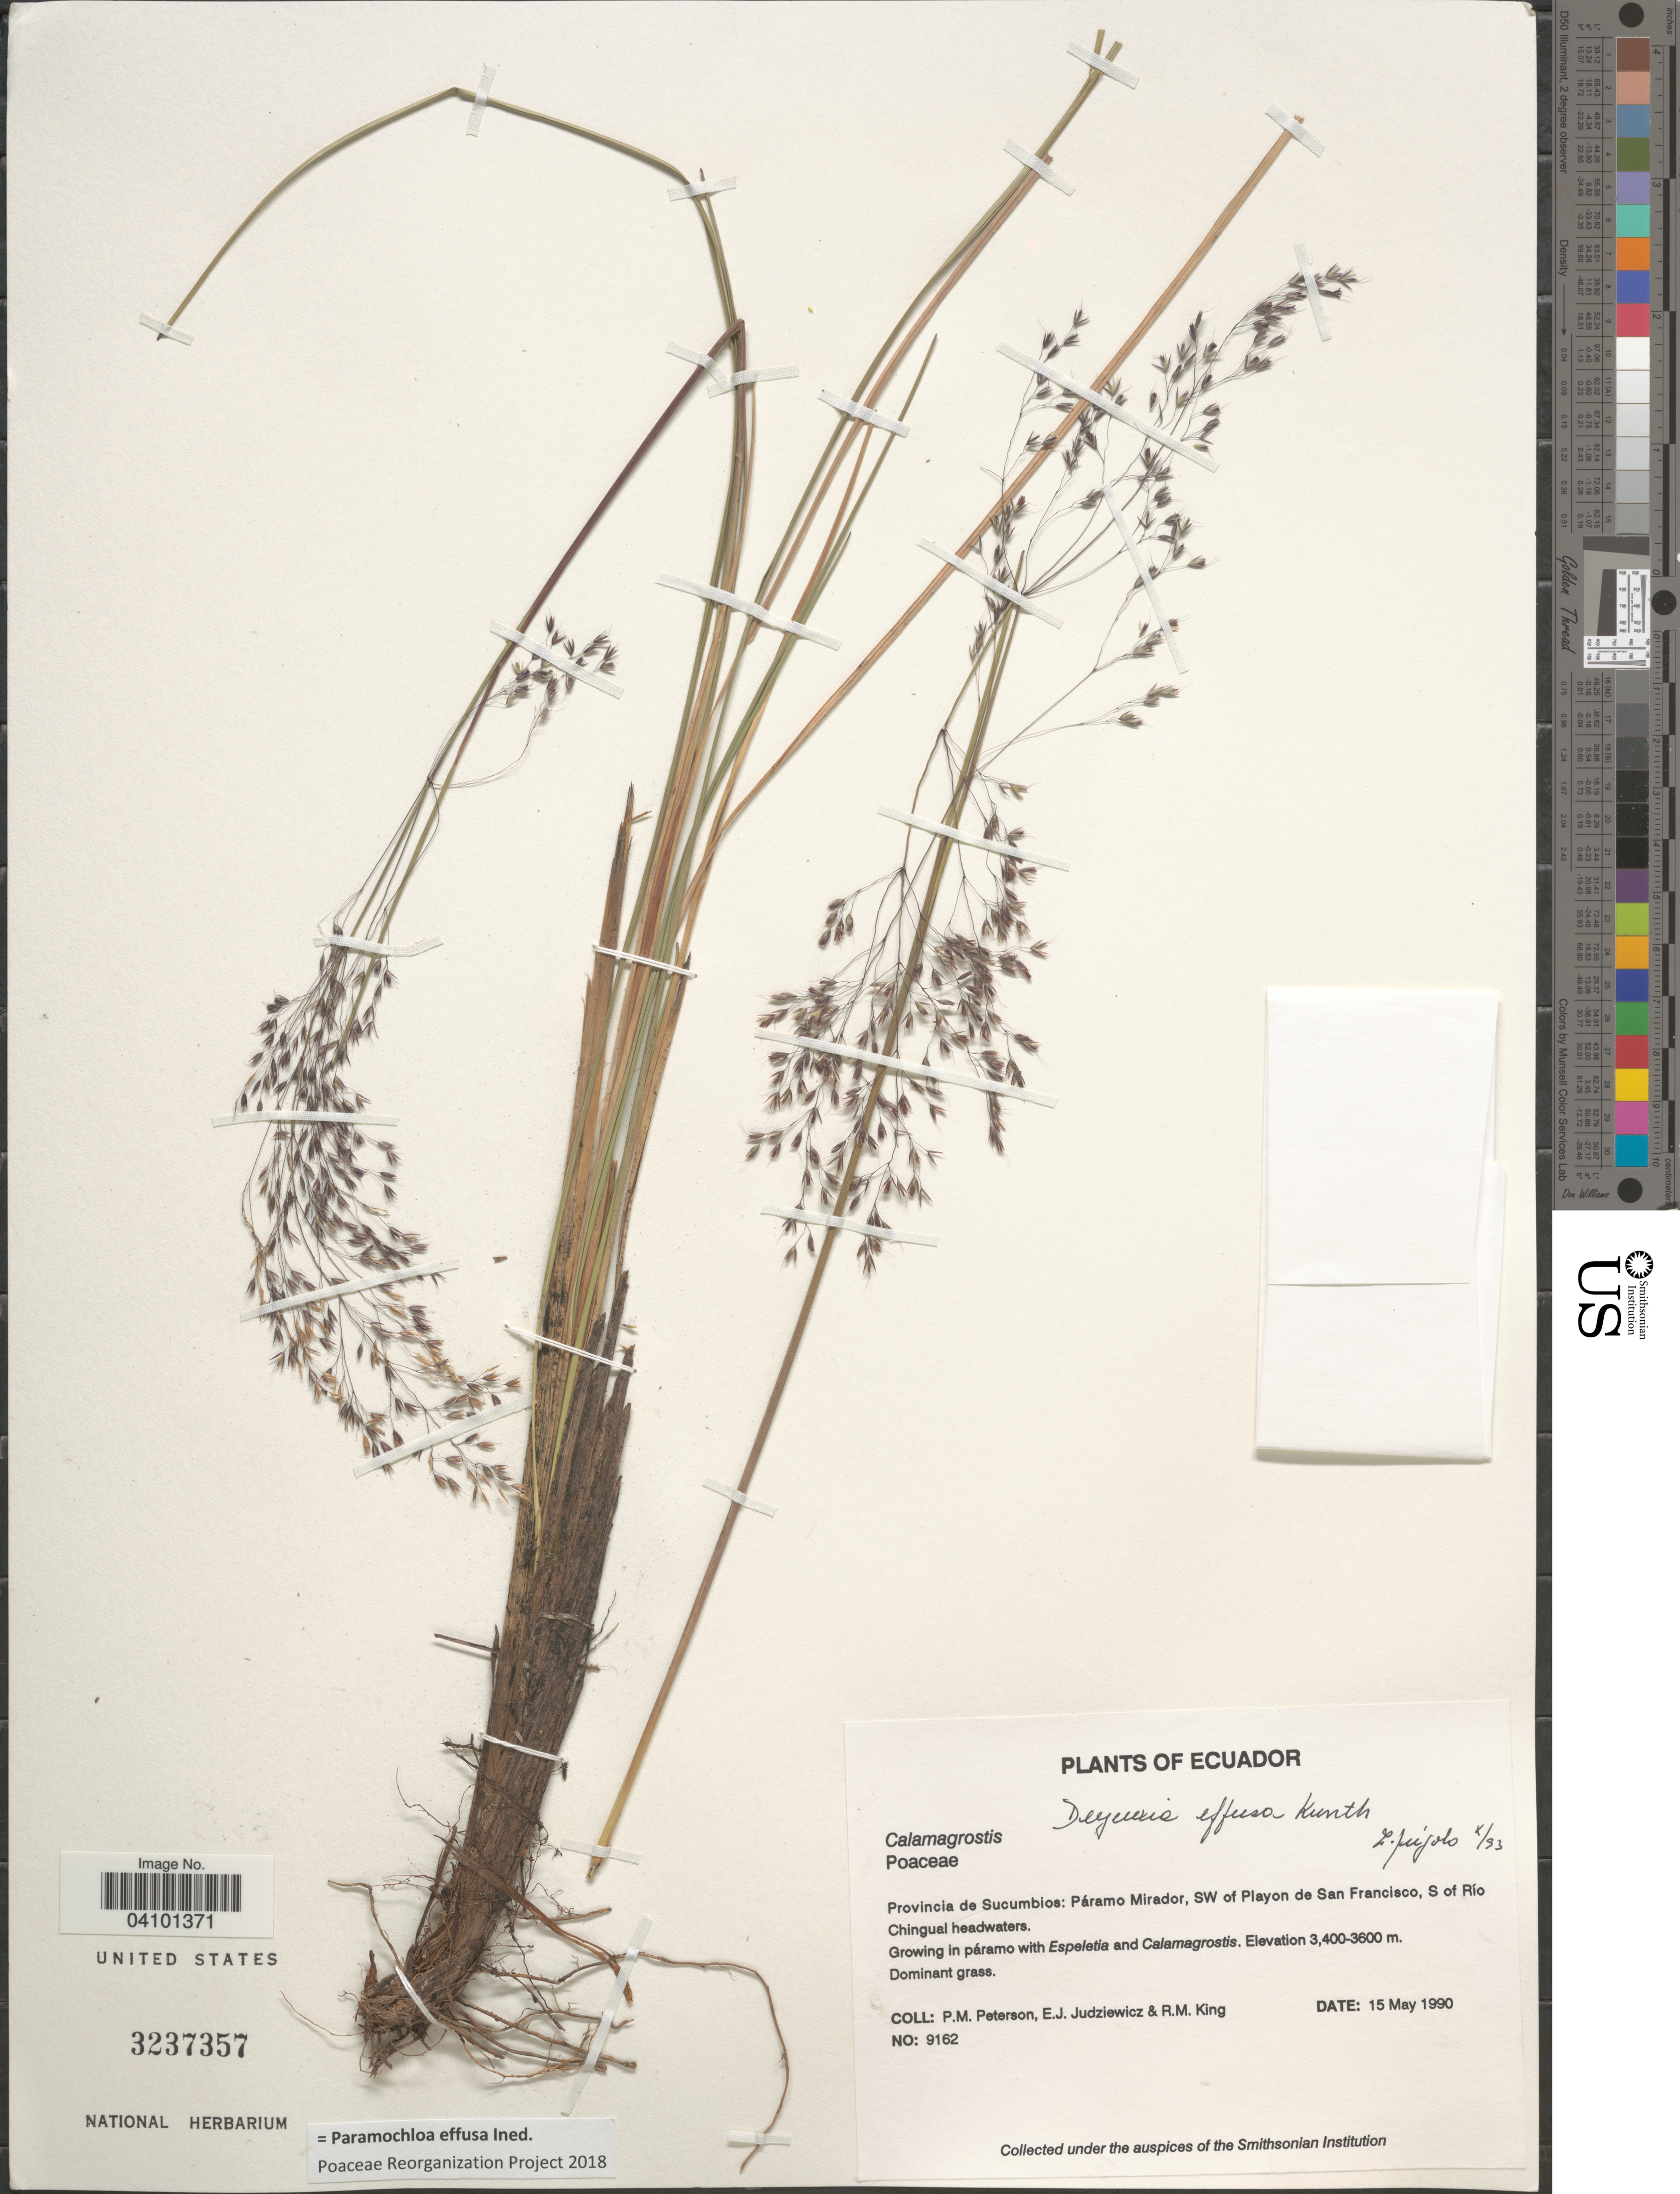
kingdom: Plantae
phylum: Tracheophyta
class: Liliopsida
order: Poales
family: Poaceae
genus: Paramochloa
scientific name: Paramochloa effusa ined.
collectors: P. M. Peterson, E. J. Judziewicz & R. M. King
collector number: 9162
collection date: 1990-05-15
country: Ecuador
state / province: Sucumbíos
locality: Páramo Mirador, SW of Playon de San Francisco, S of Río Chingual headwaters.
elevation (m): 3400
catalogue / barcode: US 3237357